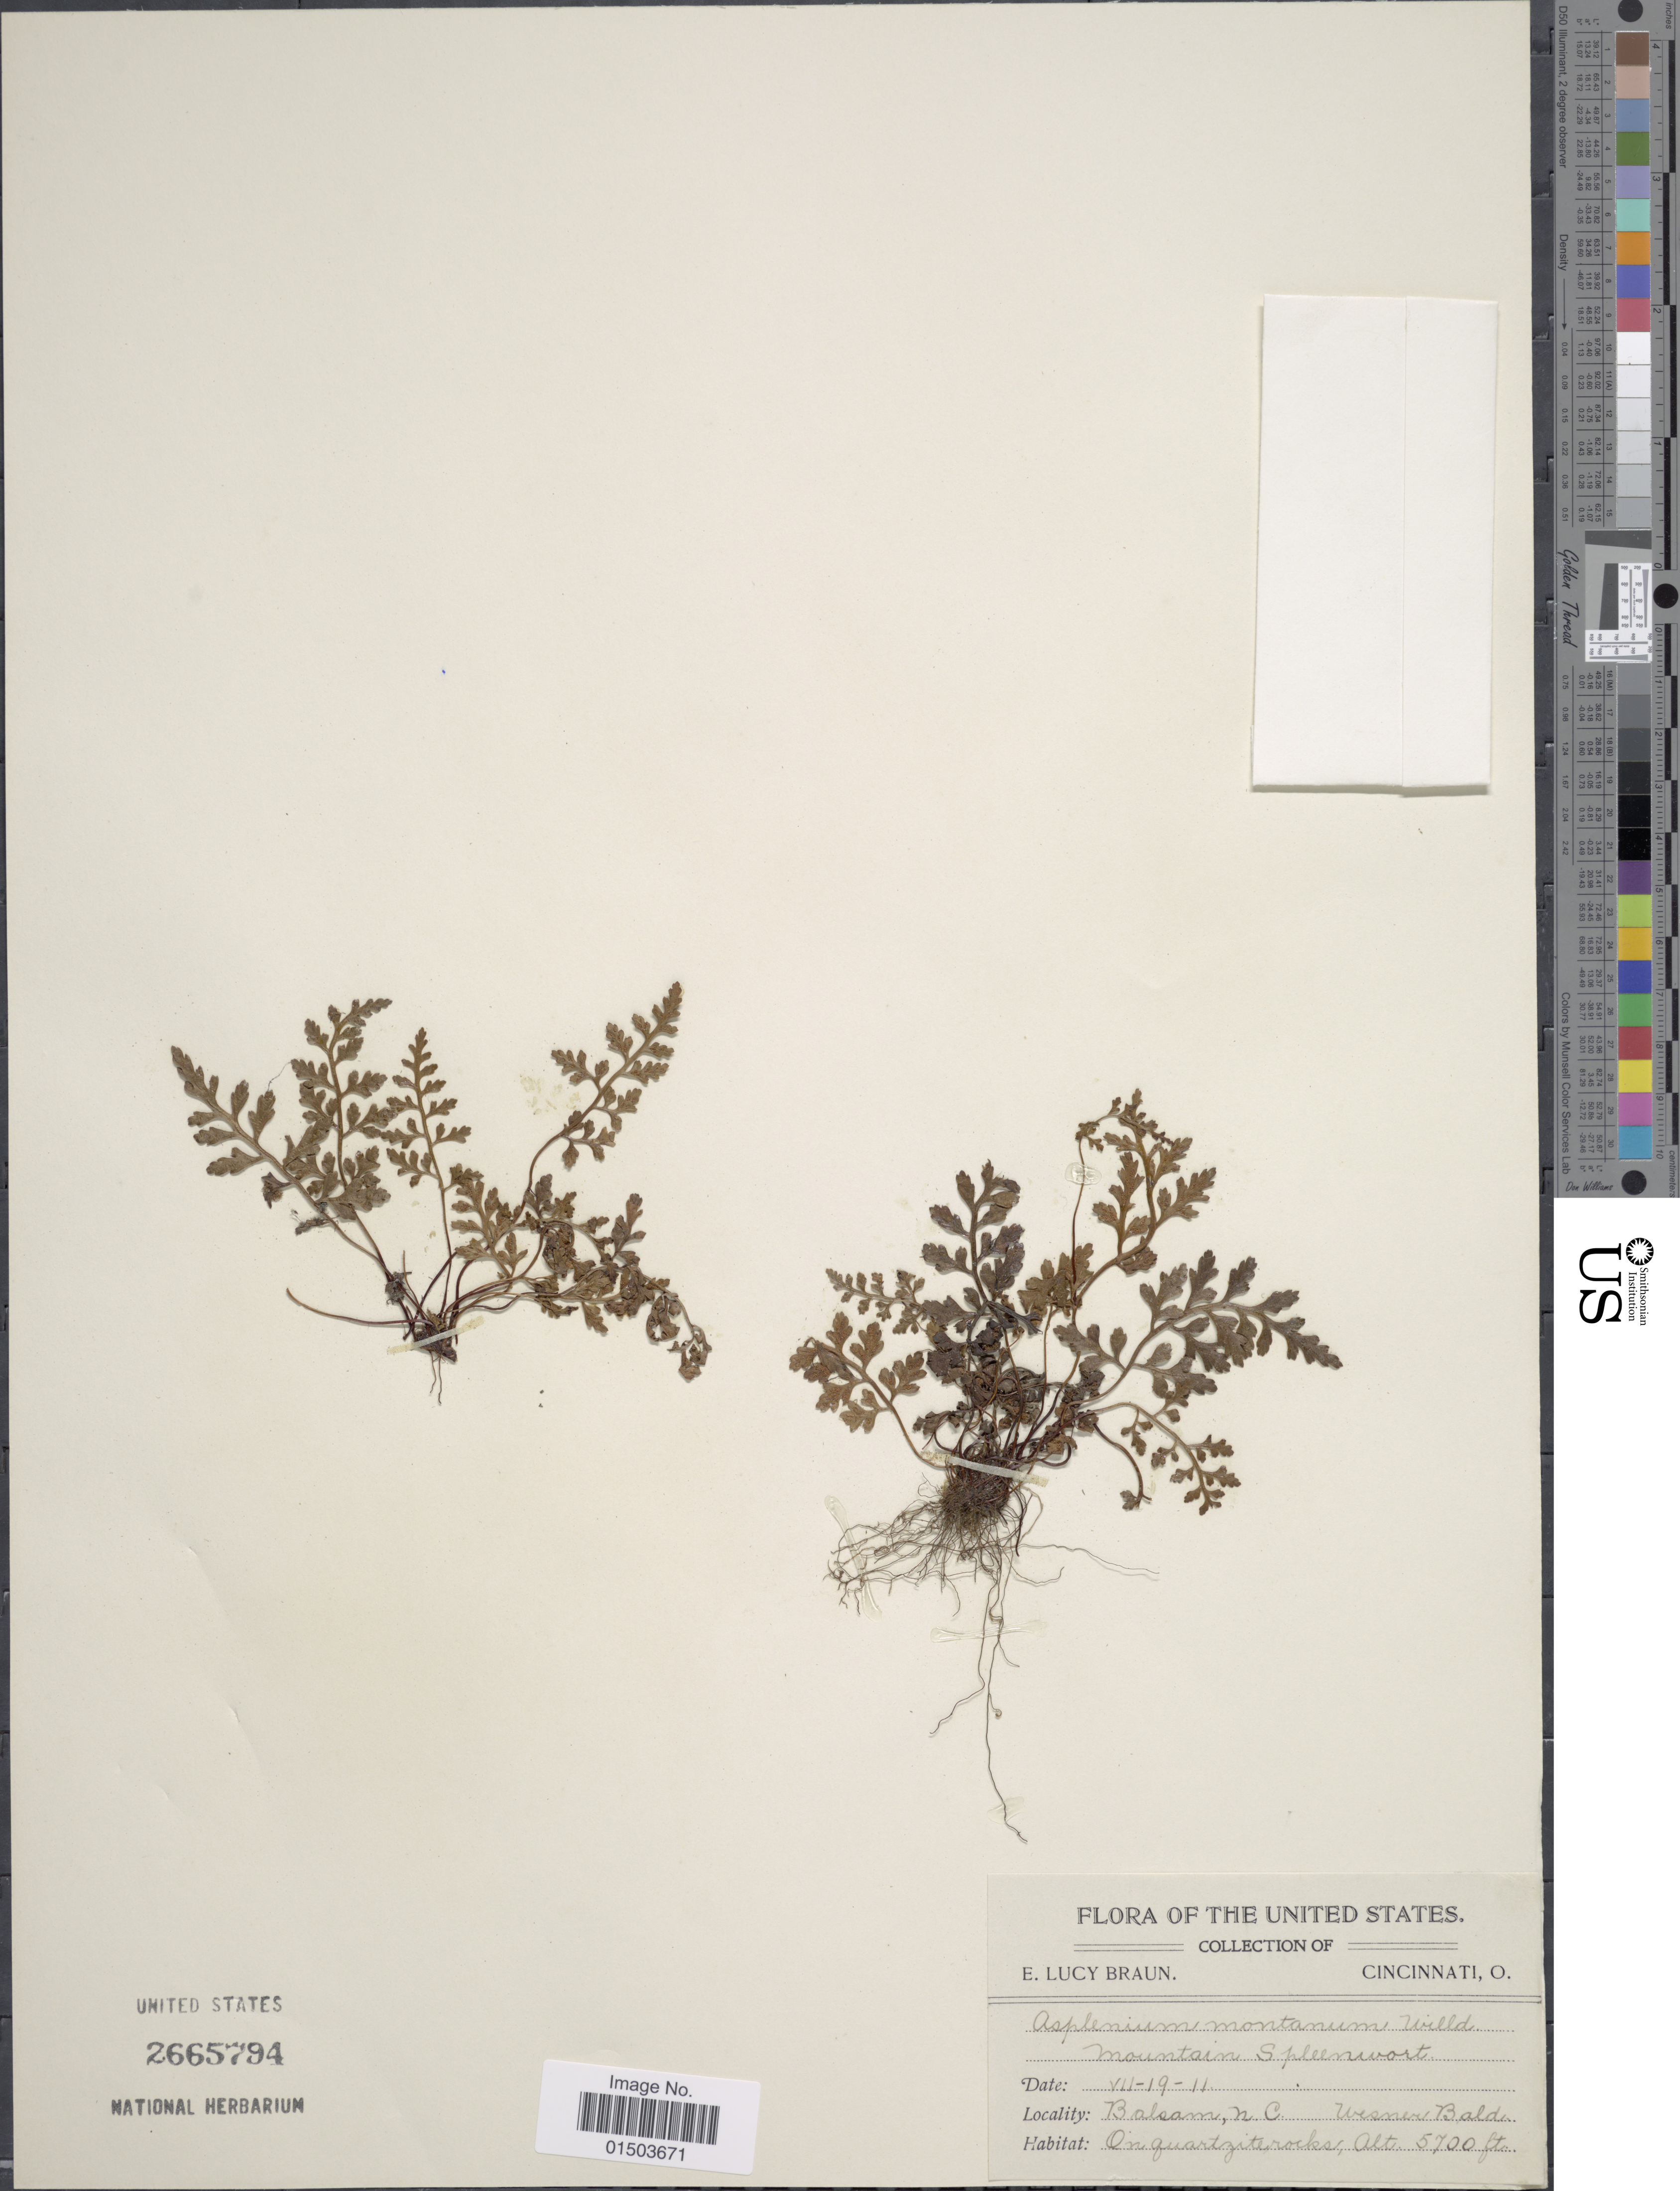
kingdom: Plantae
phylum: Tracheophyta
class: Polypodiopsida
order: Polypodiales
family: Aspleniaceae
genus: Asplenium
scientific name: Asplenium montanum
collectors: E. L. Braun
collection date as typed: Transcribed d/m/y: 19/7/11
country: United States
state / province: North Carolina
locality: Balsam. Wesner Bald.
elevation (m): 1737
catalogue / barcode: US 2665794